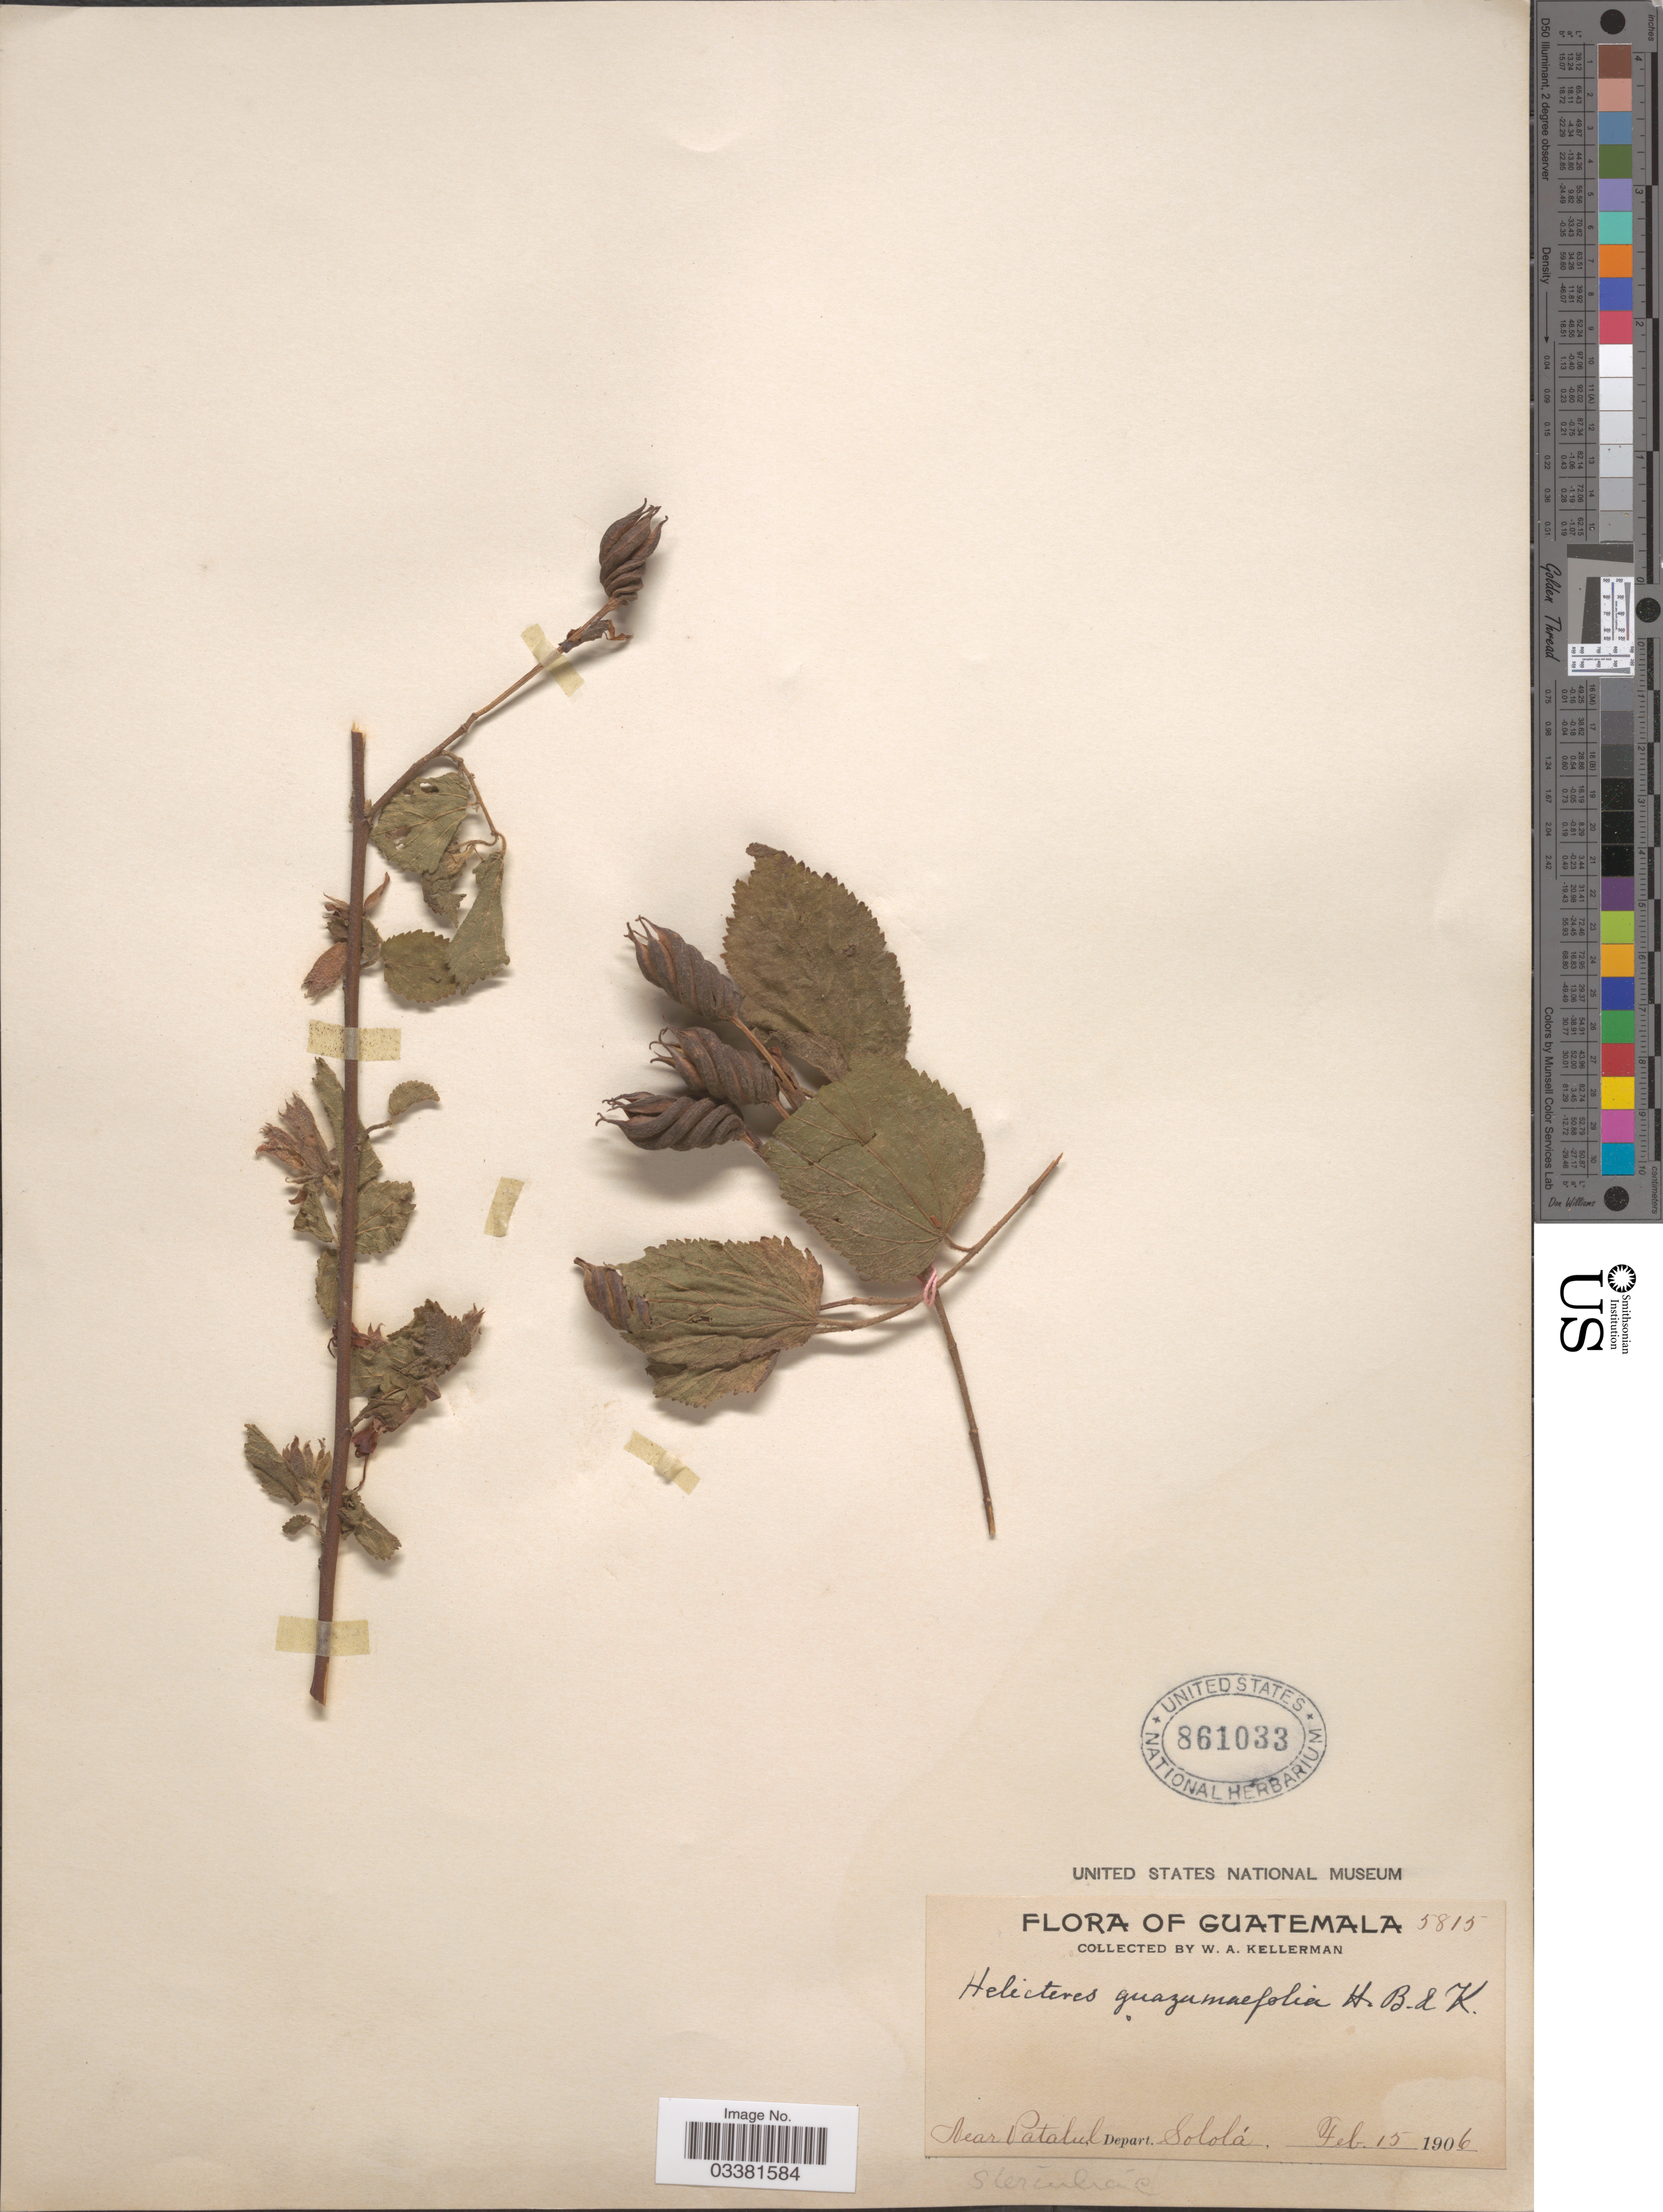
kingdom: Plantae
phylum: Tracheophyta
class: Magnoliopsida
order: Malvales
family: Malvaceae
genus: Helicteres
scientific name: Helicteres guazumifolia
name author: Kunth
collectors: W. Kellerman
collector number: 5815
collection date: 1906-02-15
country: Guatemala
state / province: Sololá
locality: Near Patalul, Depart. Sololá.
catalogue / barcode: US 861033